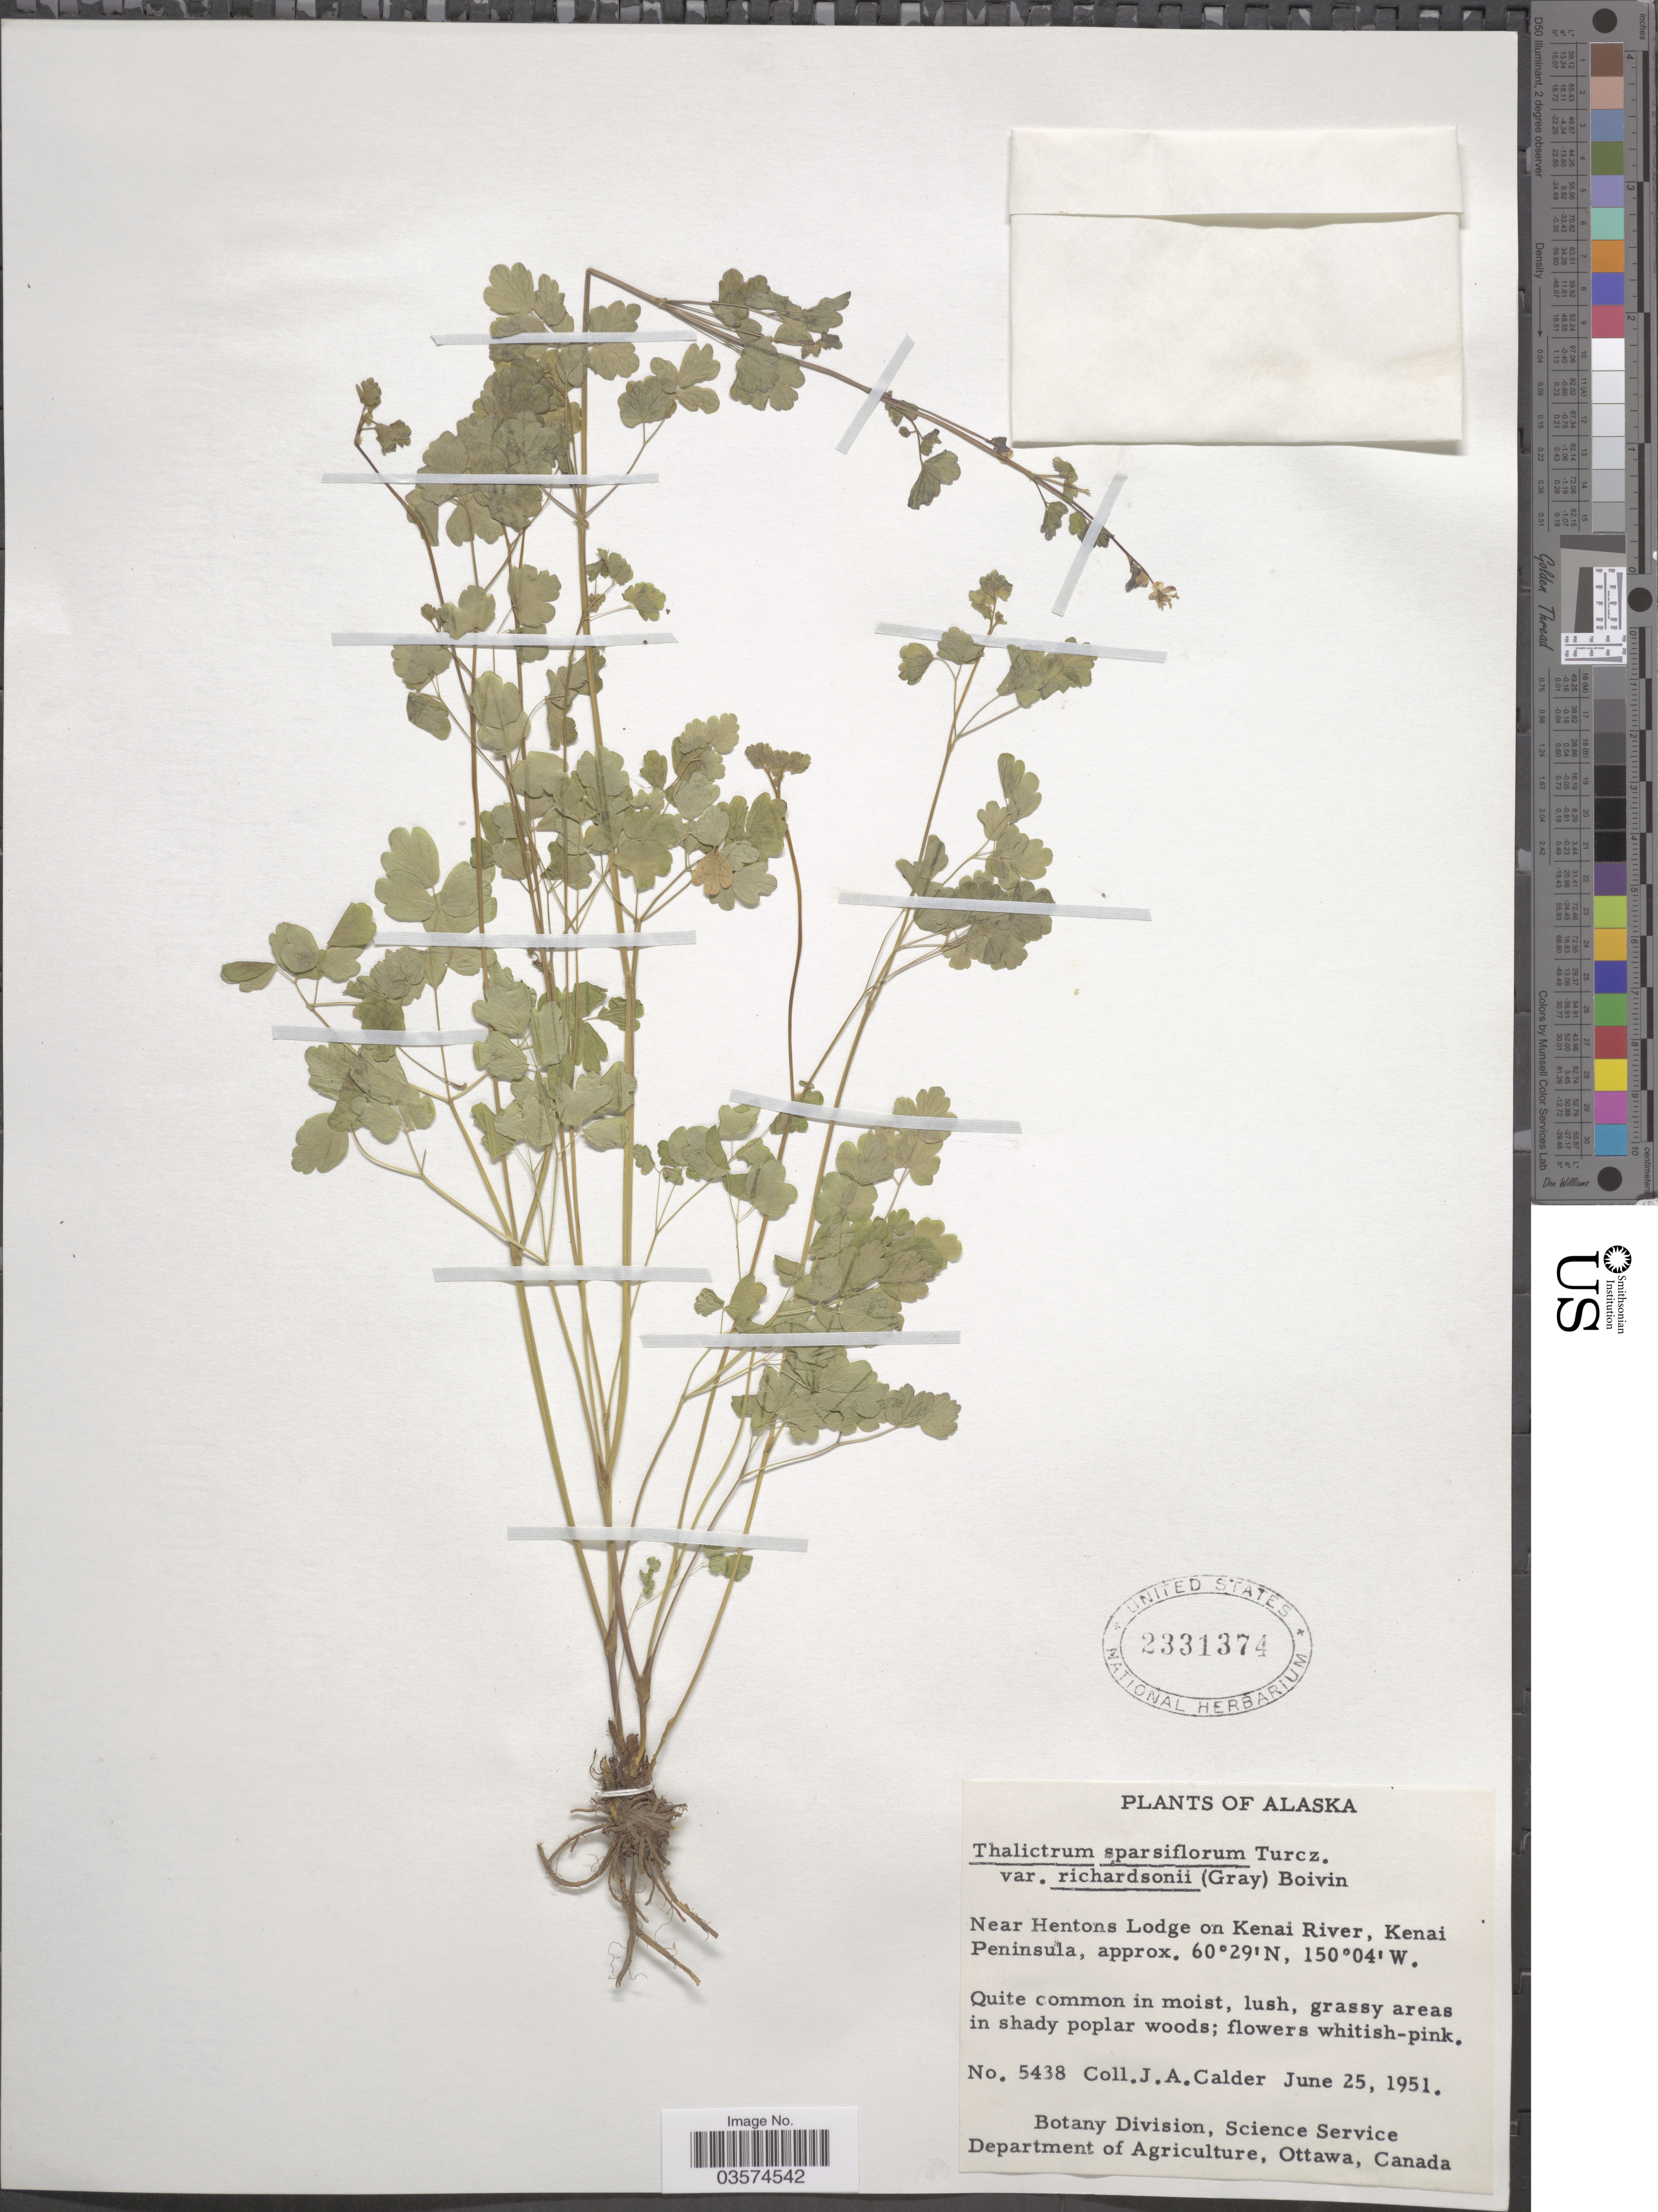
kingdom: Plantae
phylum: Tracheophyta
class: Magnoliopsida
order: Ranunculales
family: Ranunculaceae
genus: Thalictrum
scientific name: Thalictrum sparsiflorum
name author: Turcz. ex Fisch. & C.A. Mey.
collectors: J. A. Calder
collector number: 5438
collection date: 1951-06-25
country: United States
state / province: Alaska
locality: Near Hentons Lodge on Kenai River, Kenai Peninsula.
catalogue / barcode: US 2331374